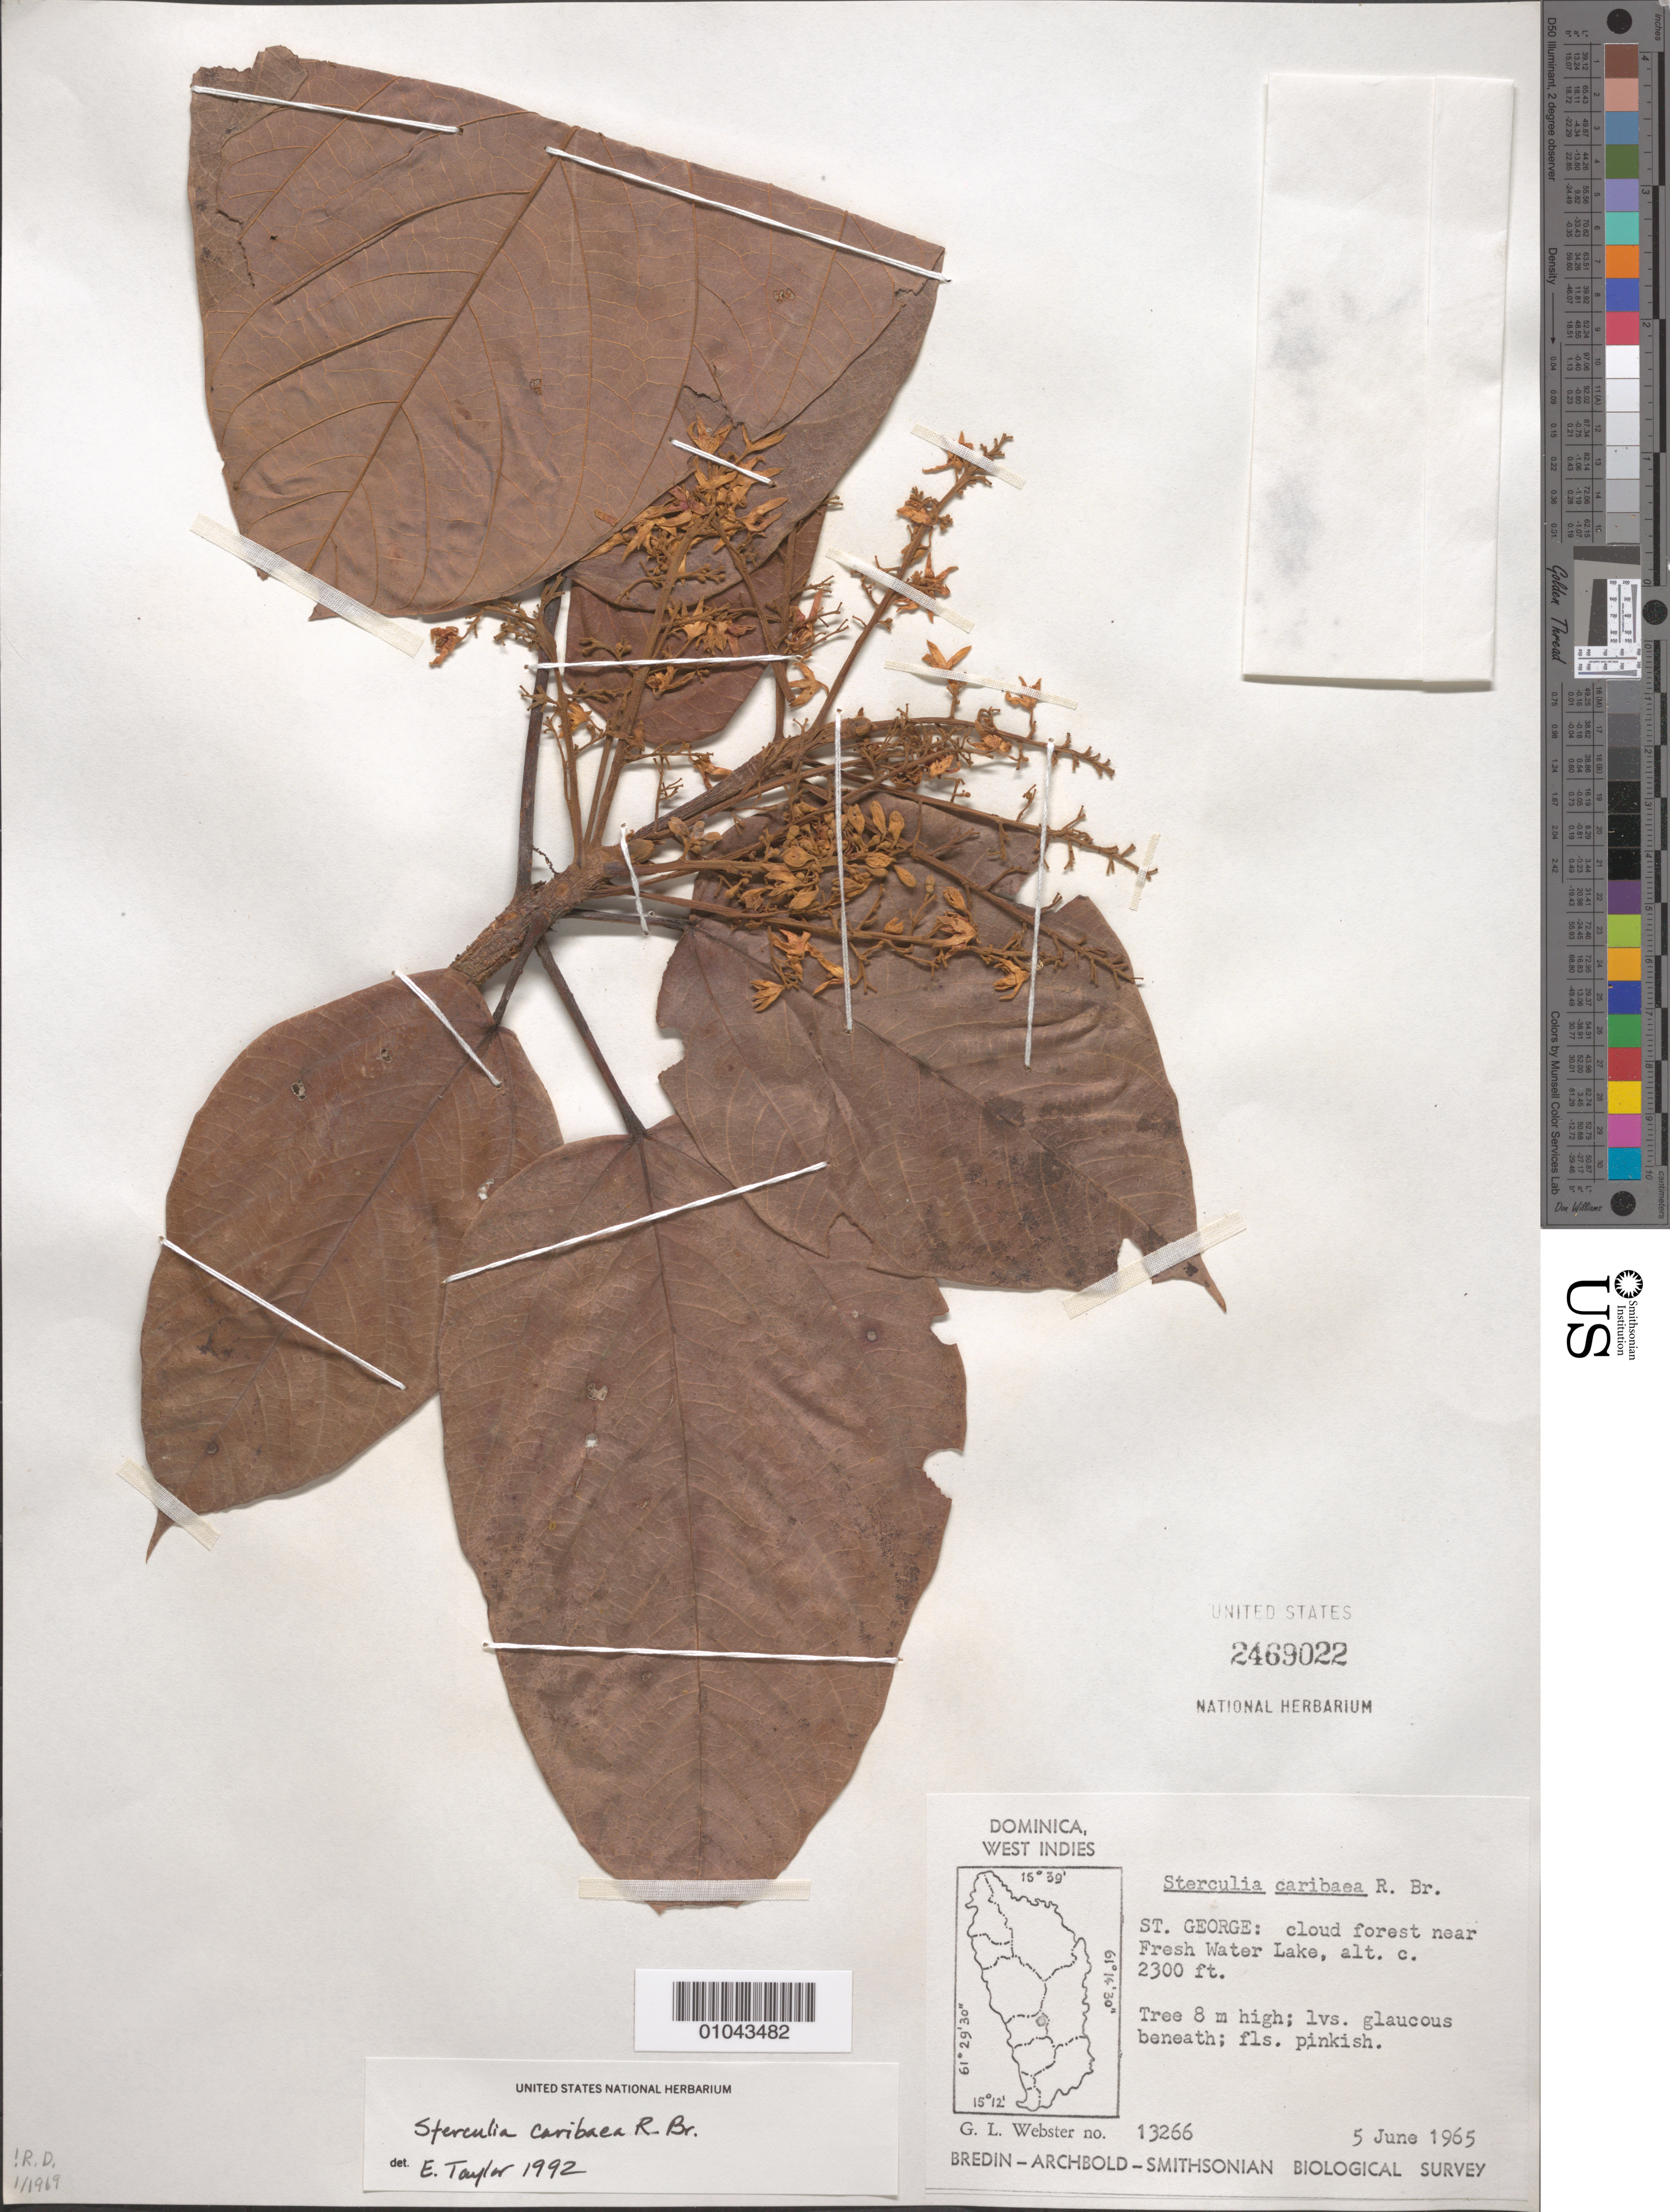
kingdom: Plantae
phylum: Tracheophyta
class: Magnoliopsida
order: Malvales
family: Malvaceae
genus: Sterculia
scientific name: Sterculia caribaea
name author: R. Br.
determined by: Taylor, E. L.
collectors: G. L. Webster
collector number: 13266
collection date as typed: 05 Jun 1965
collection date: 1965-06-05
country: Dominica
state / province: St. George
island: Dominica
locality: Fresh Water Lake, near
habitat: Cloud forest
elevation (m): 701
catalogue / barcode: US 2469022